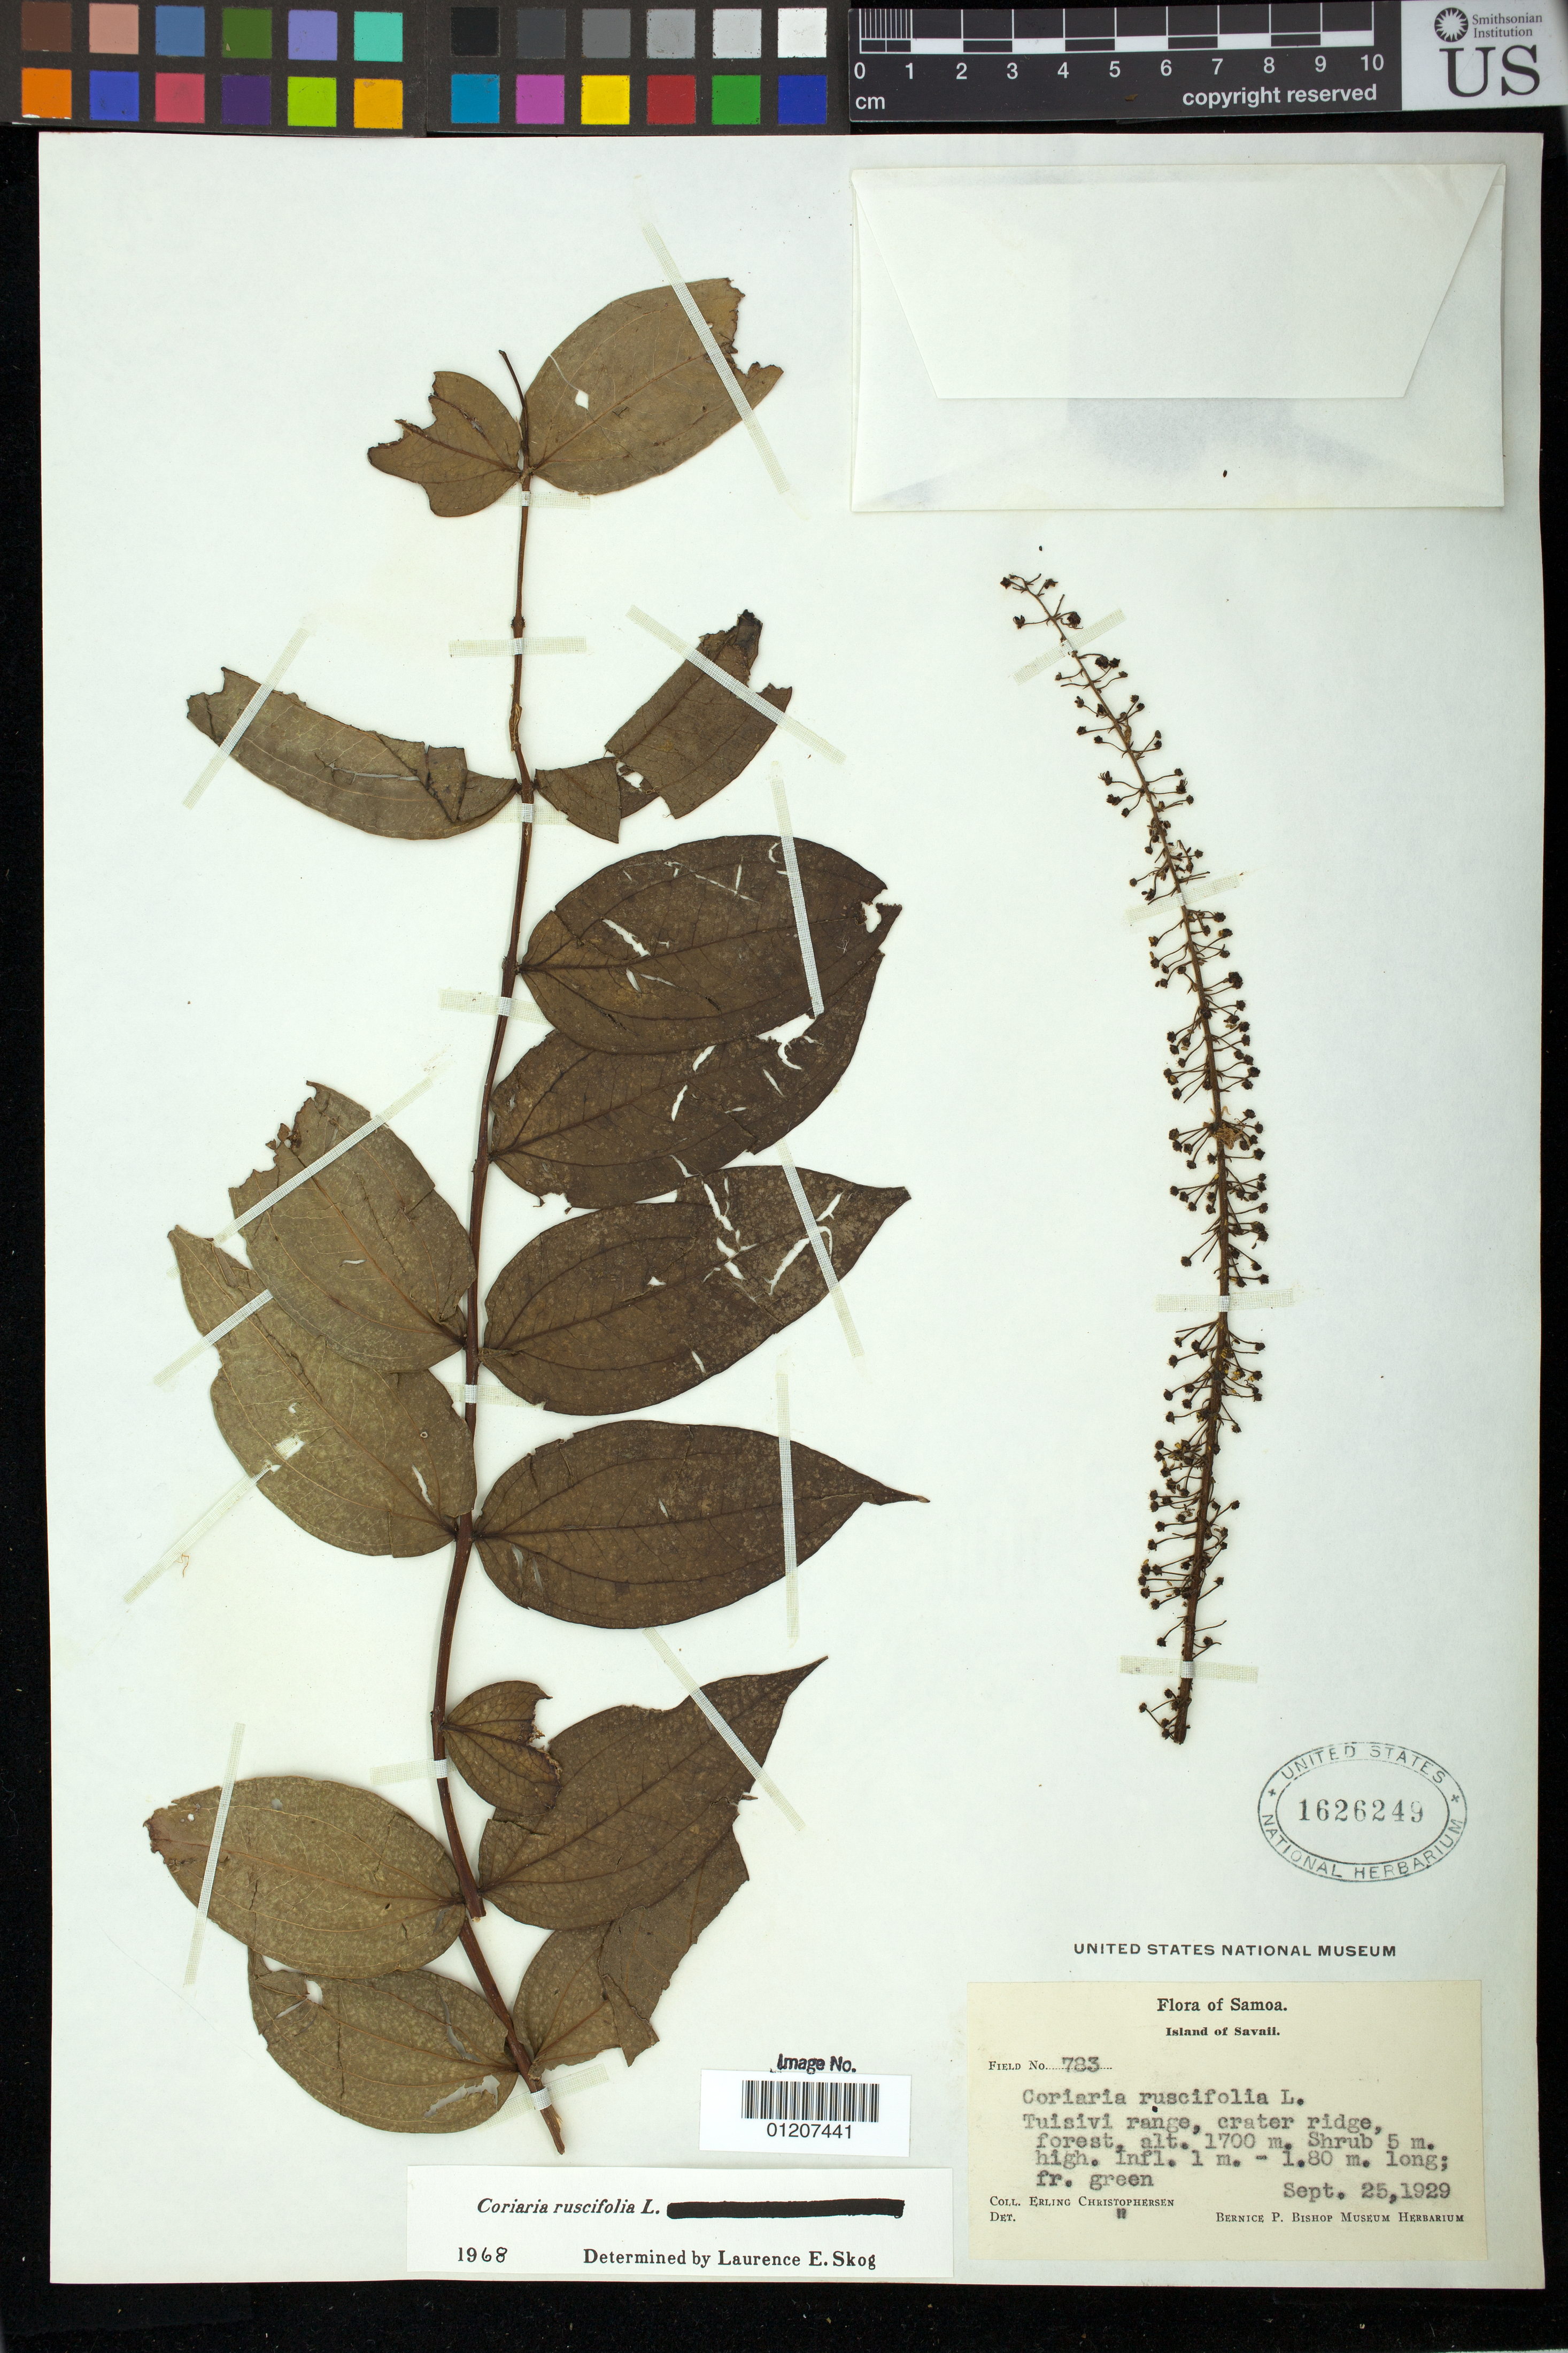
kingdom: Plantae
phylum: Tracheophyta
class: Magnoliopsida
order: Cucurbitales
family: Coriariaceae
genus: Coriaria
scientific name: Coriaria ruscifolia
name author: L.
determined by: Skog, Laurence E.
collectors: E. Christophersen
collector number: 783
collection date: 1929-09-25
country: Samoa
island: Savai'i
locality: Tuisivi Range, Crater Ridge.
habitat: Forest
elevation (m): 1700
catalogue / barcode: US 1626249